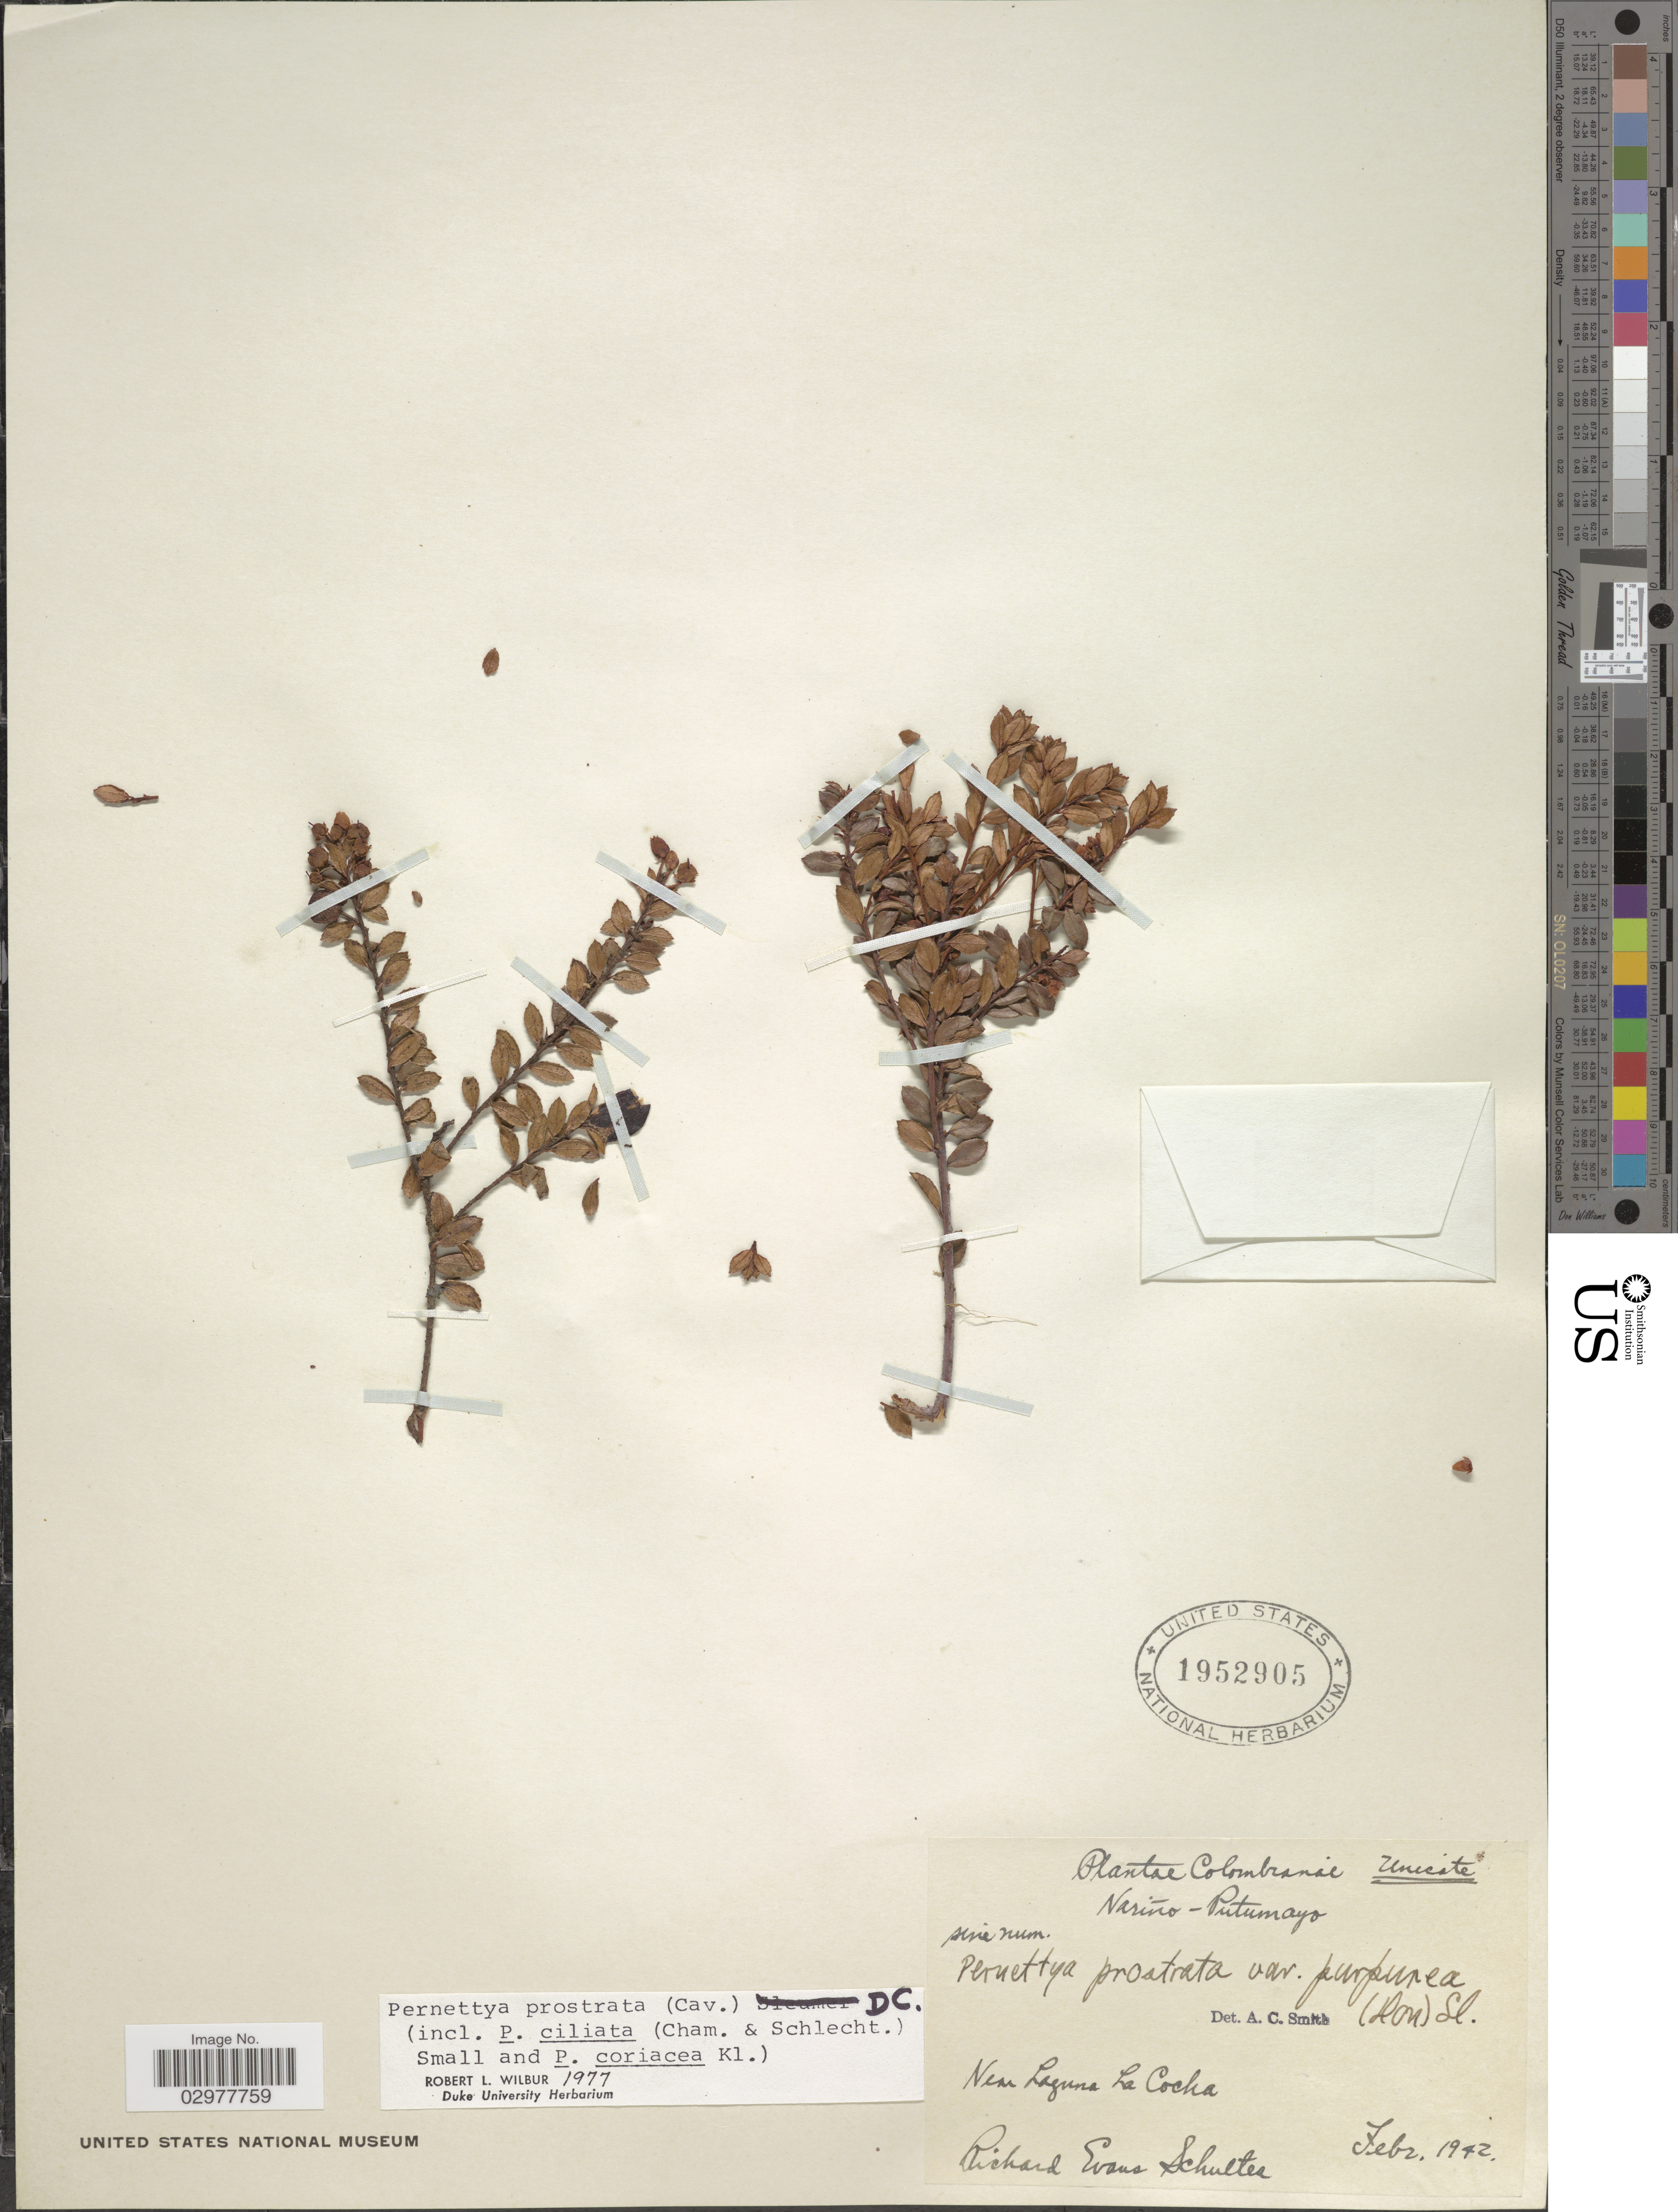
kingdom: Plantae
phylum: Tracheophyta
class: Magnoliopsida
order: Ericales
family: Ericaceae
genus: Pernettya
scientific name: Pernettya prostrata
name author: (Cav.) DC.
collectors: R. E. Schultes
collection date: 1942-02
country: Colombia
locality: Nariño-Putumayo, Near Laguna La Cocha.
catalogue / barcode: US 1952905